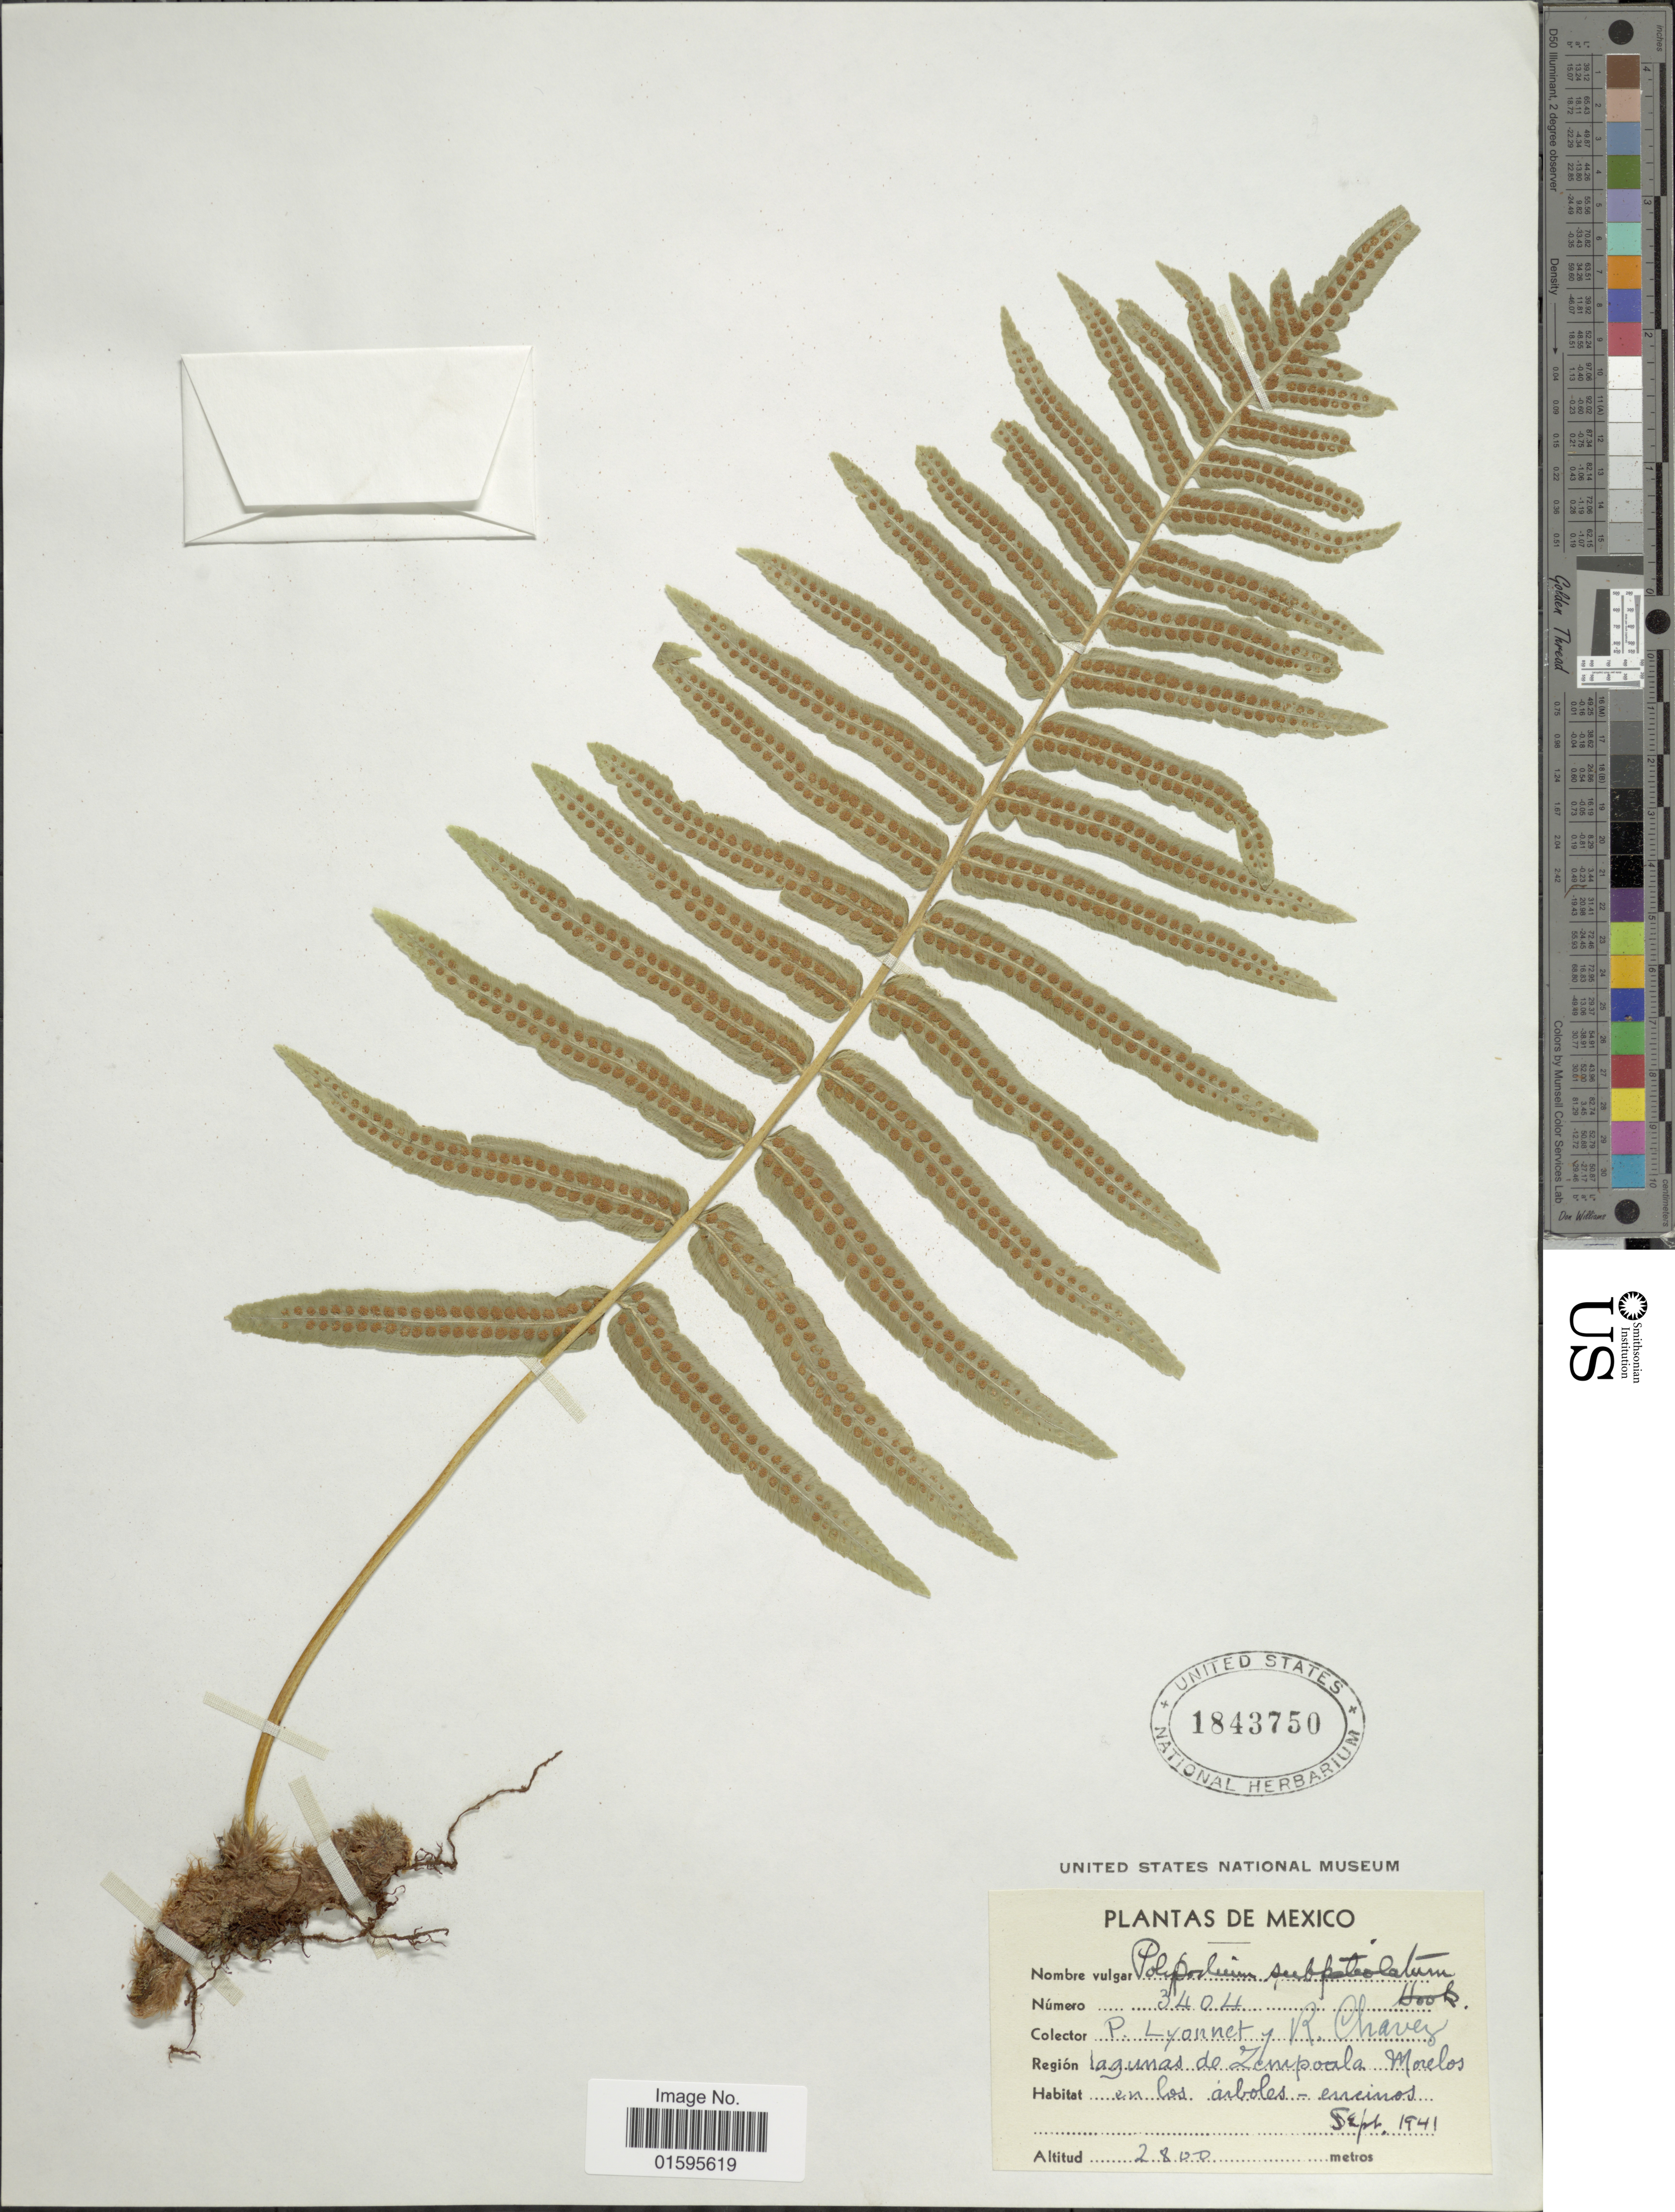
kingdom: Plantae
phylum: Tracheophyta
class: Polypodiopsida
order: Polypodiales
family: Polypodiaceae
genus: Polypodium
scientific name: Polypodium subpetiolatum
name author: Hook.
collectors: P. Lyonnet & R. Chávez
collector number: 3404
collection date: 1941-09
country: Mexico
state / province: Morelos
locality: Lagunas de Zempoala, Morelos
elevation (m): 2800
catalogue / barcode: US 1743750